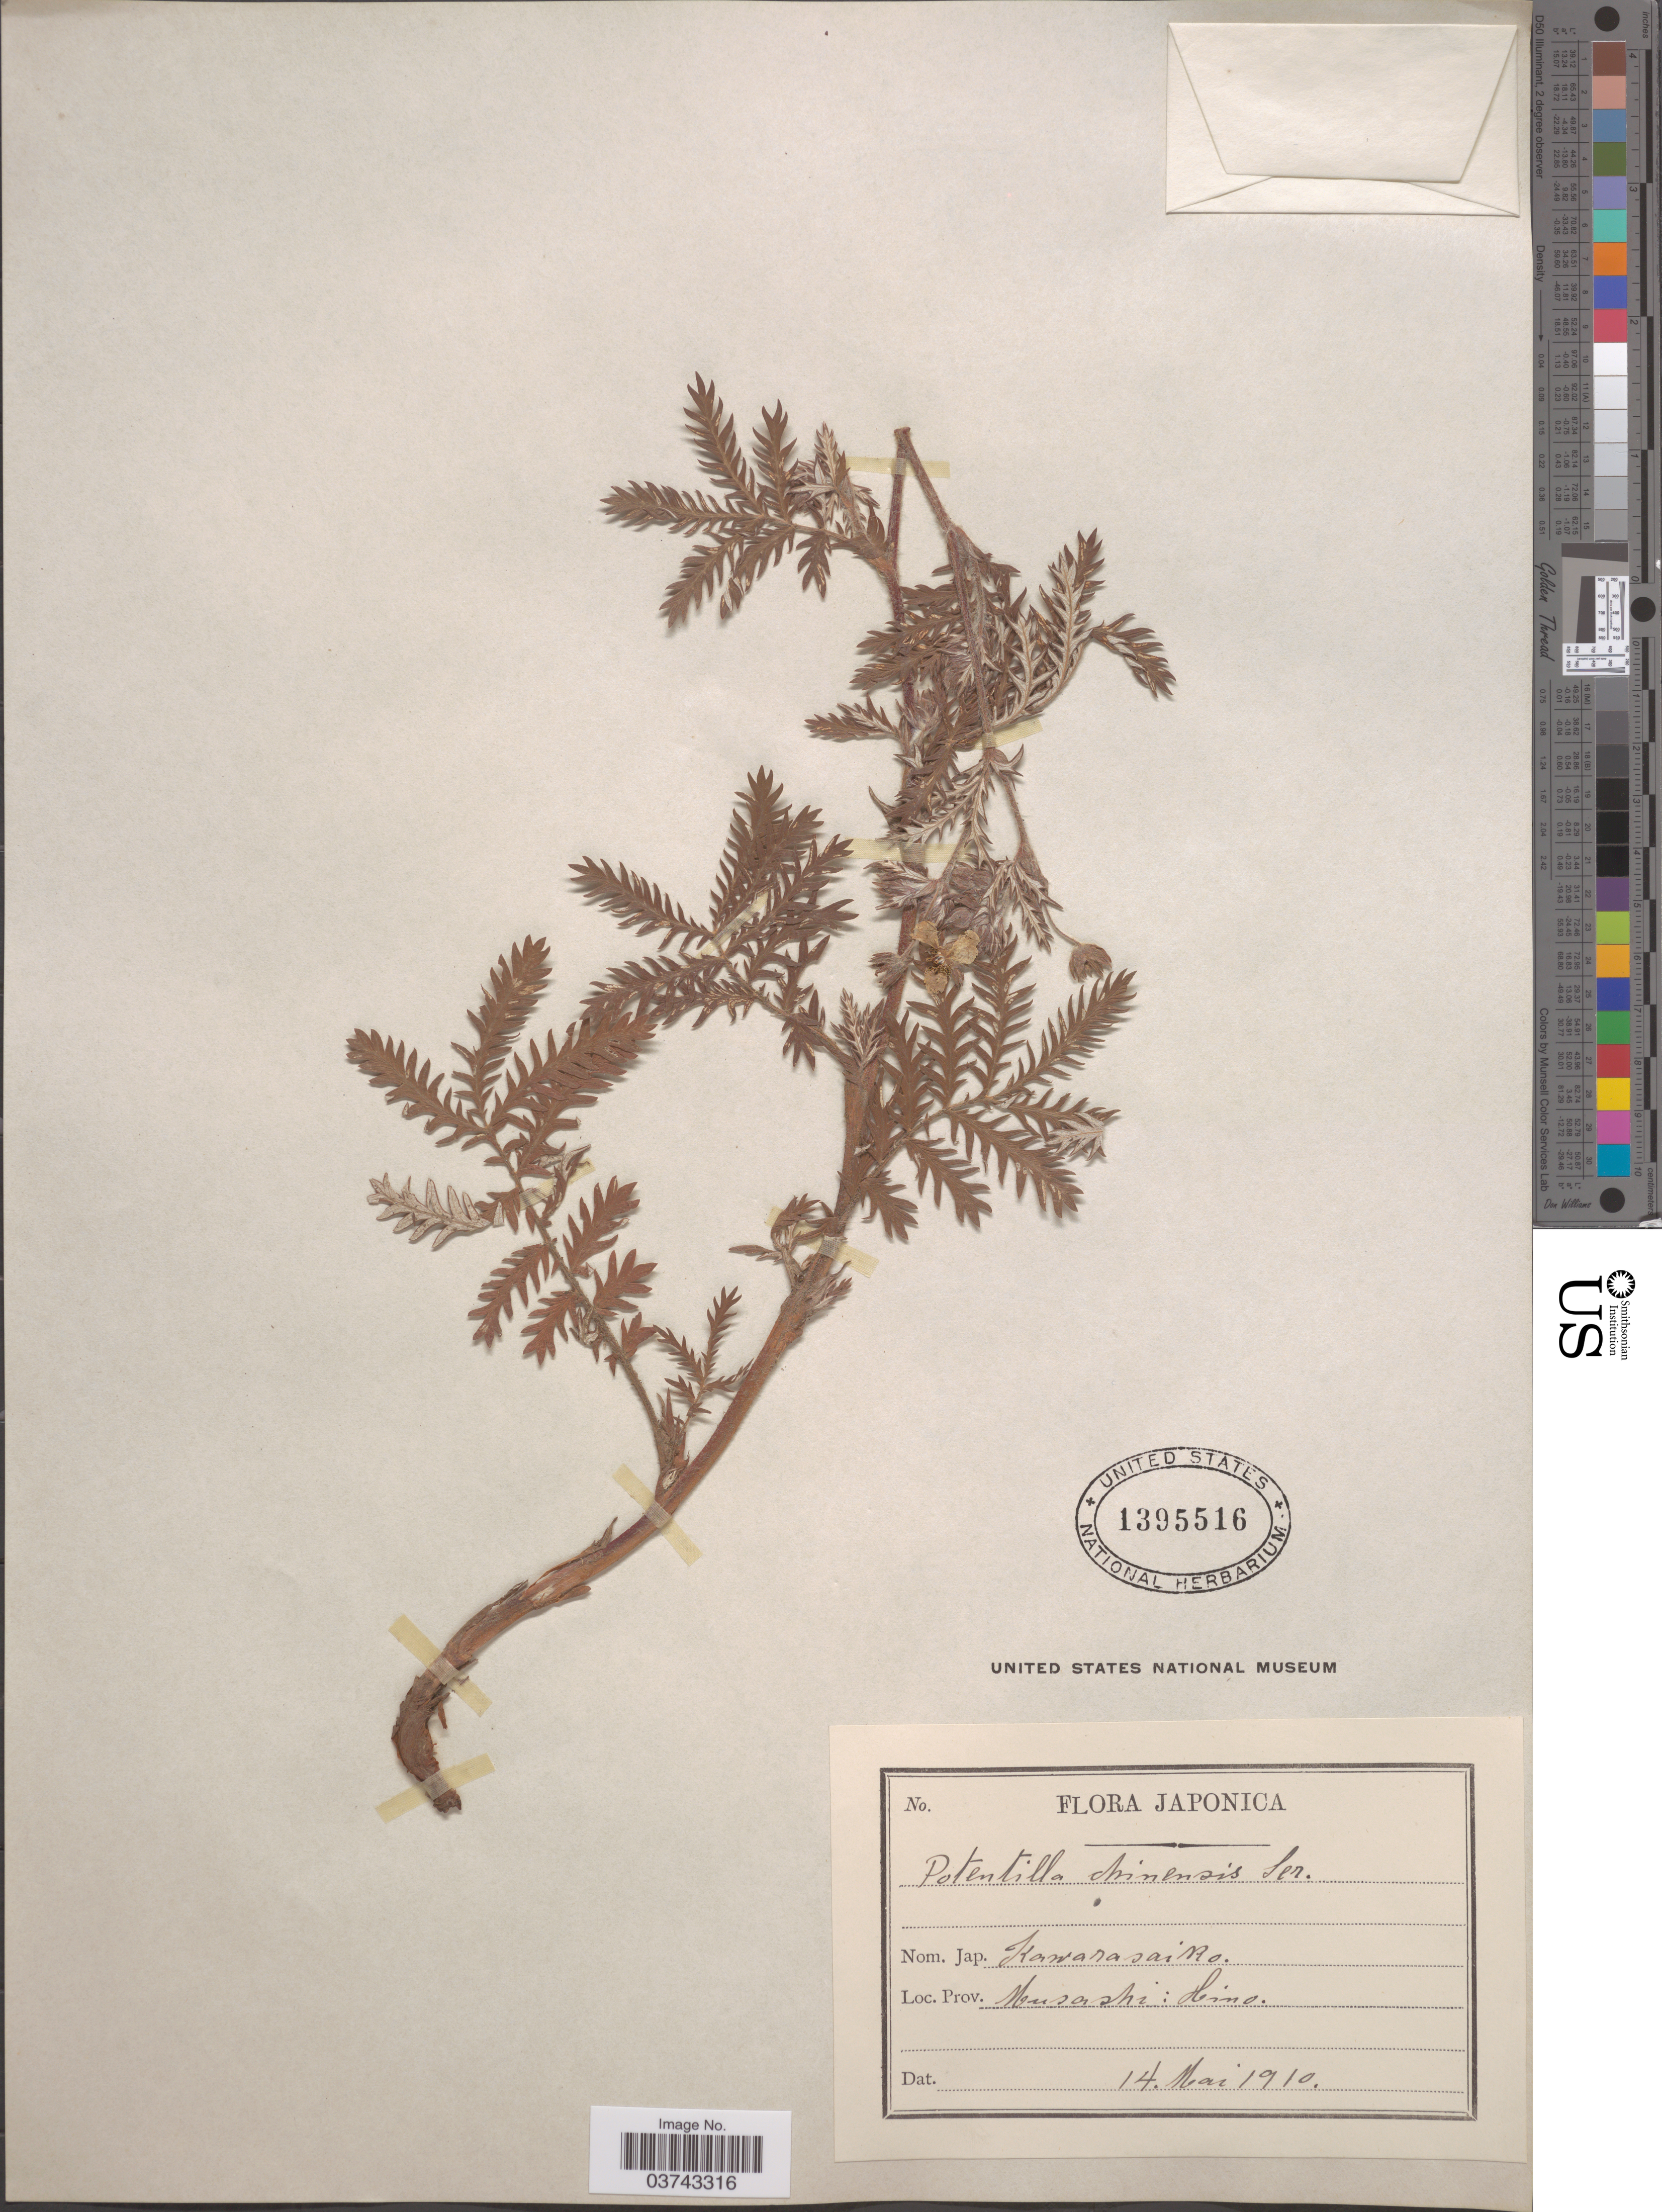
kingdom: Plantae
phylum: Tracheophyta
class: Magnoliopsida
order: Rosales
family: Rosaceae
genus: Potentilla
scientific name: Potentilla chinensis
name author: Ser.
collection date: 1910-05-14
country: Japan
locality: Prov. Musashi: Hino.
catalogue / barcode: US 1395516